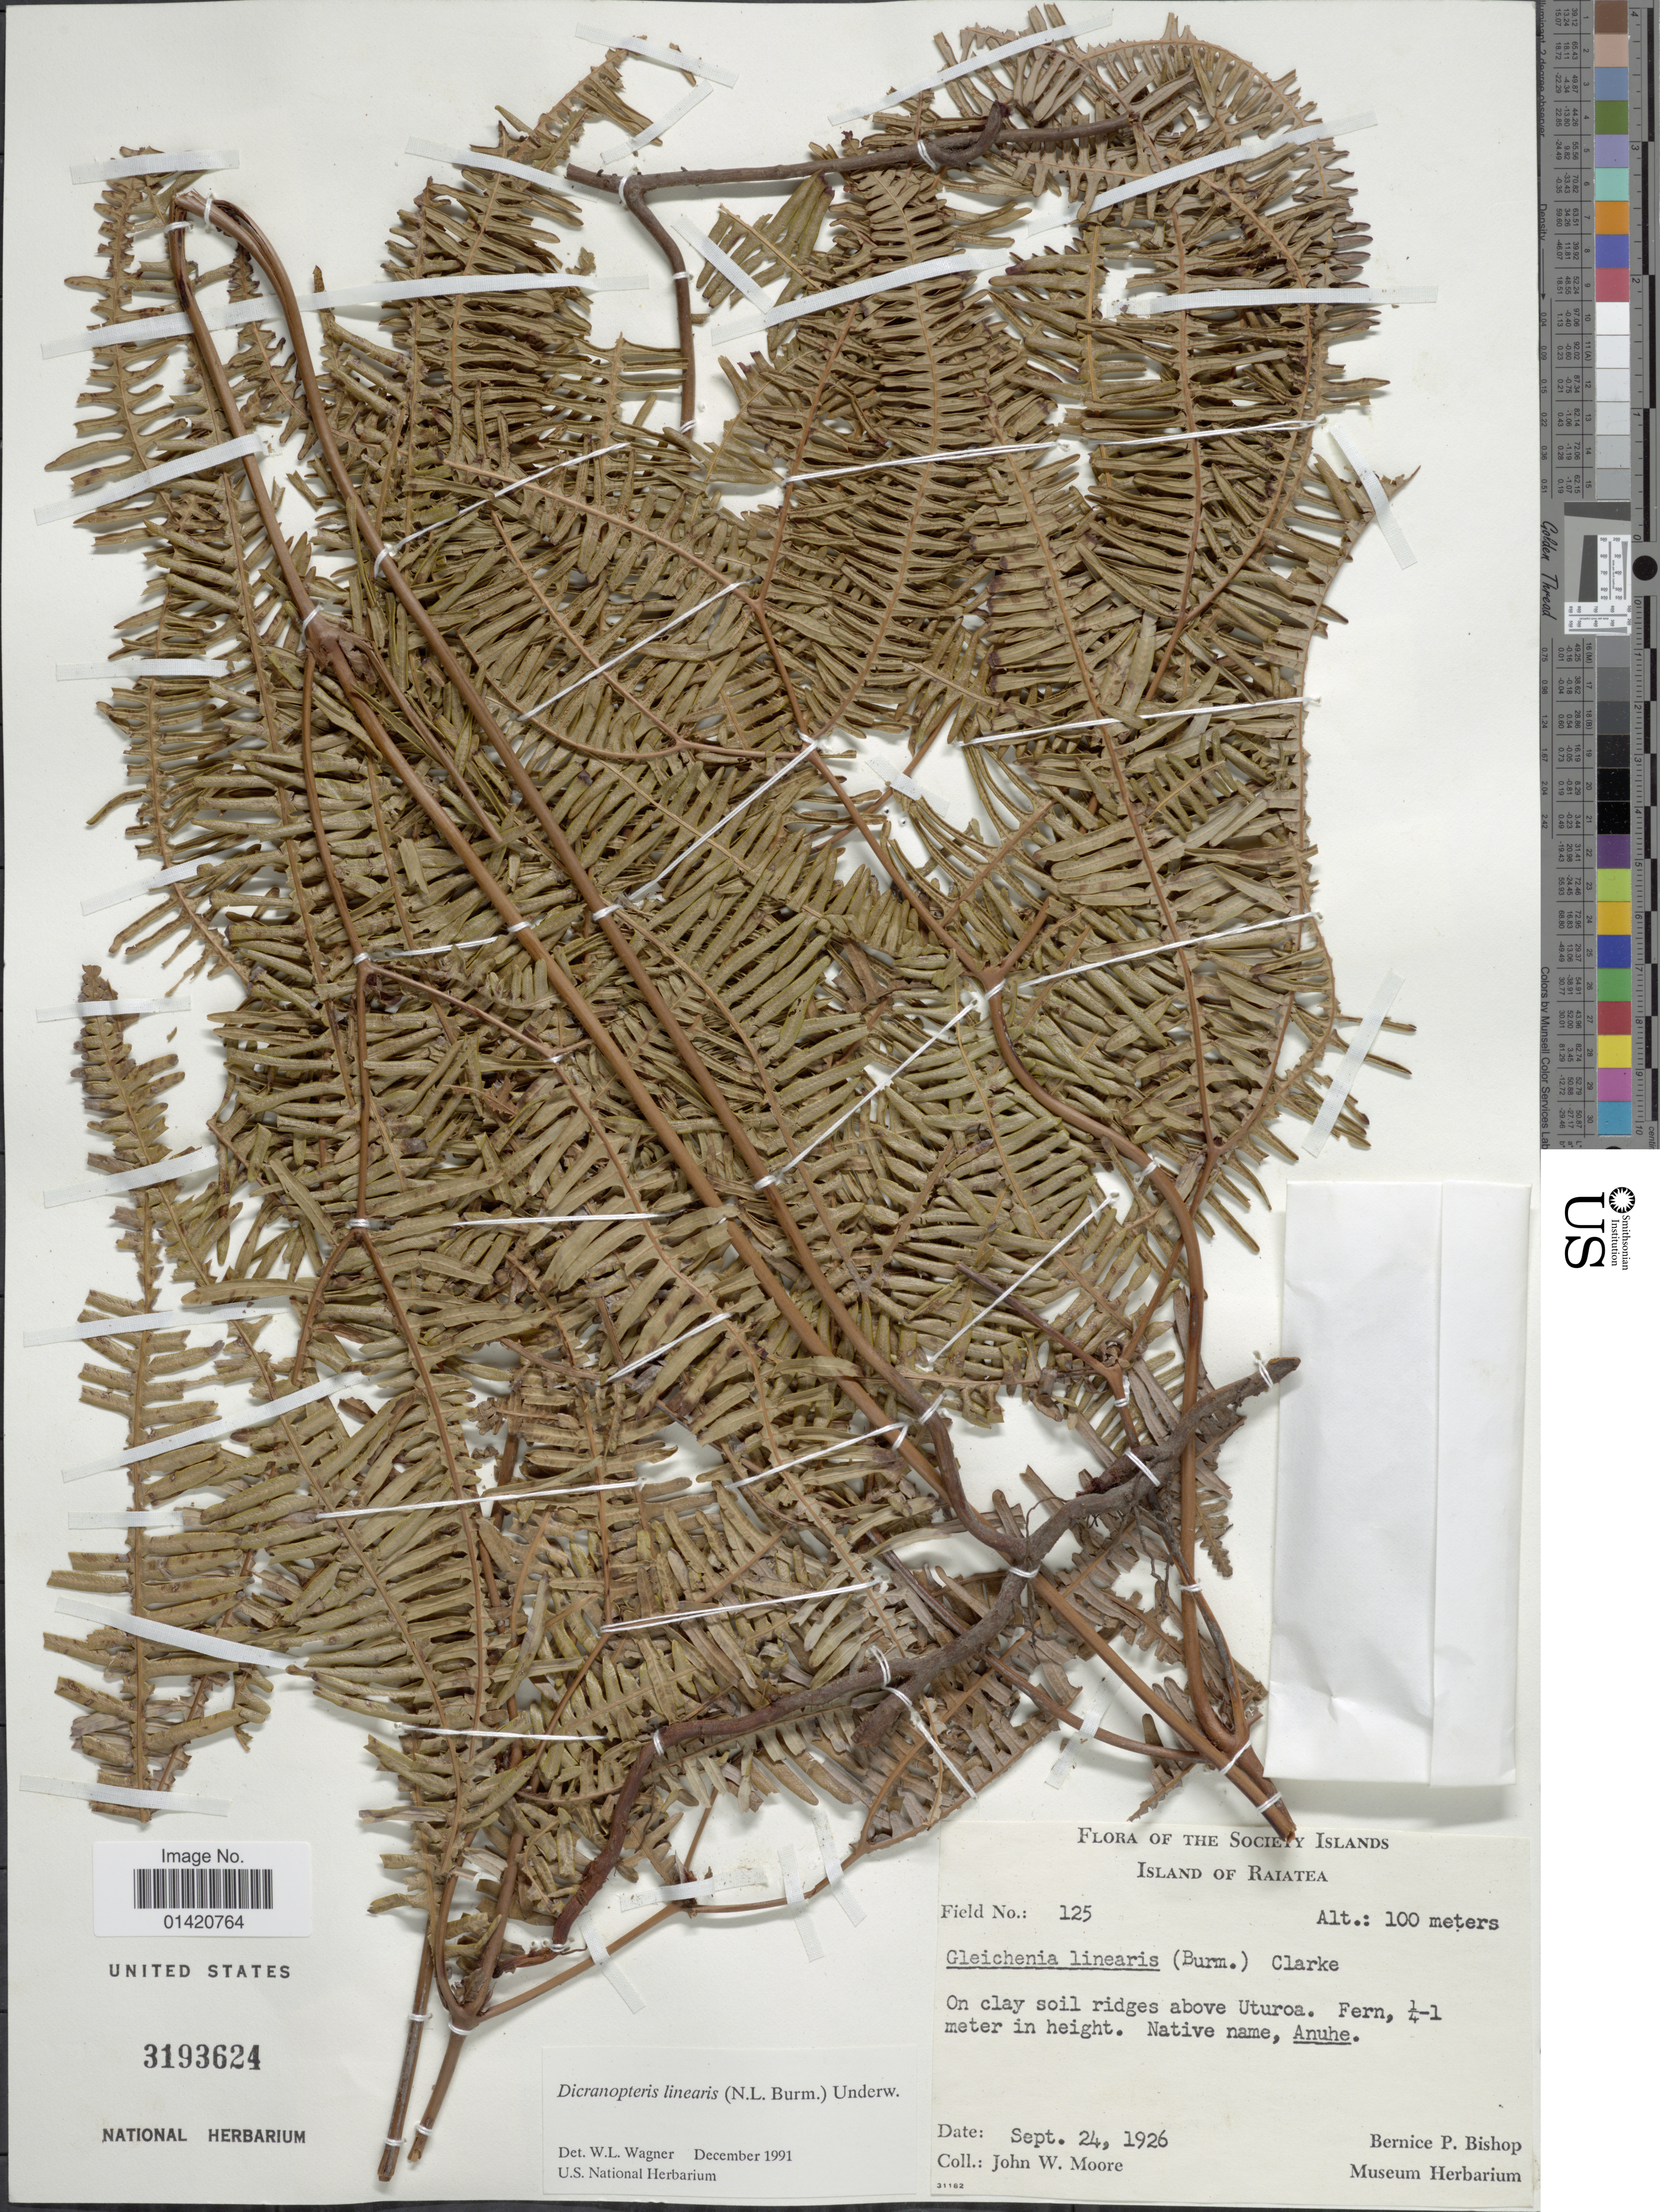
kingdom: Plantae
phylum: Tracheophyta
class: Polypodiopsida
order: Gleicheniales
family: Gleicheniaceae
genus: Dicranopteris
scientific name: Dicranopteris linearis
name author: (Burm. f.) Underw.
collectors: J. Moore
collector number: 125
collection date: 1926-09-24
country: French Polynesia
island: Raiatea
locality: The Society Islands, Island of Raiatea, On clay soil ridges above Uturoa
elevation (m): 100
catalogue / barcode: US 3193624